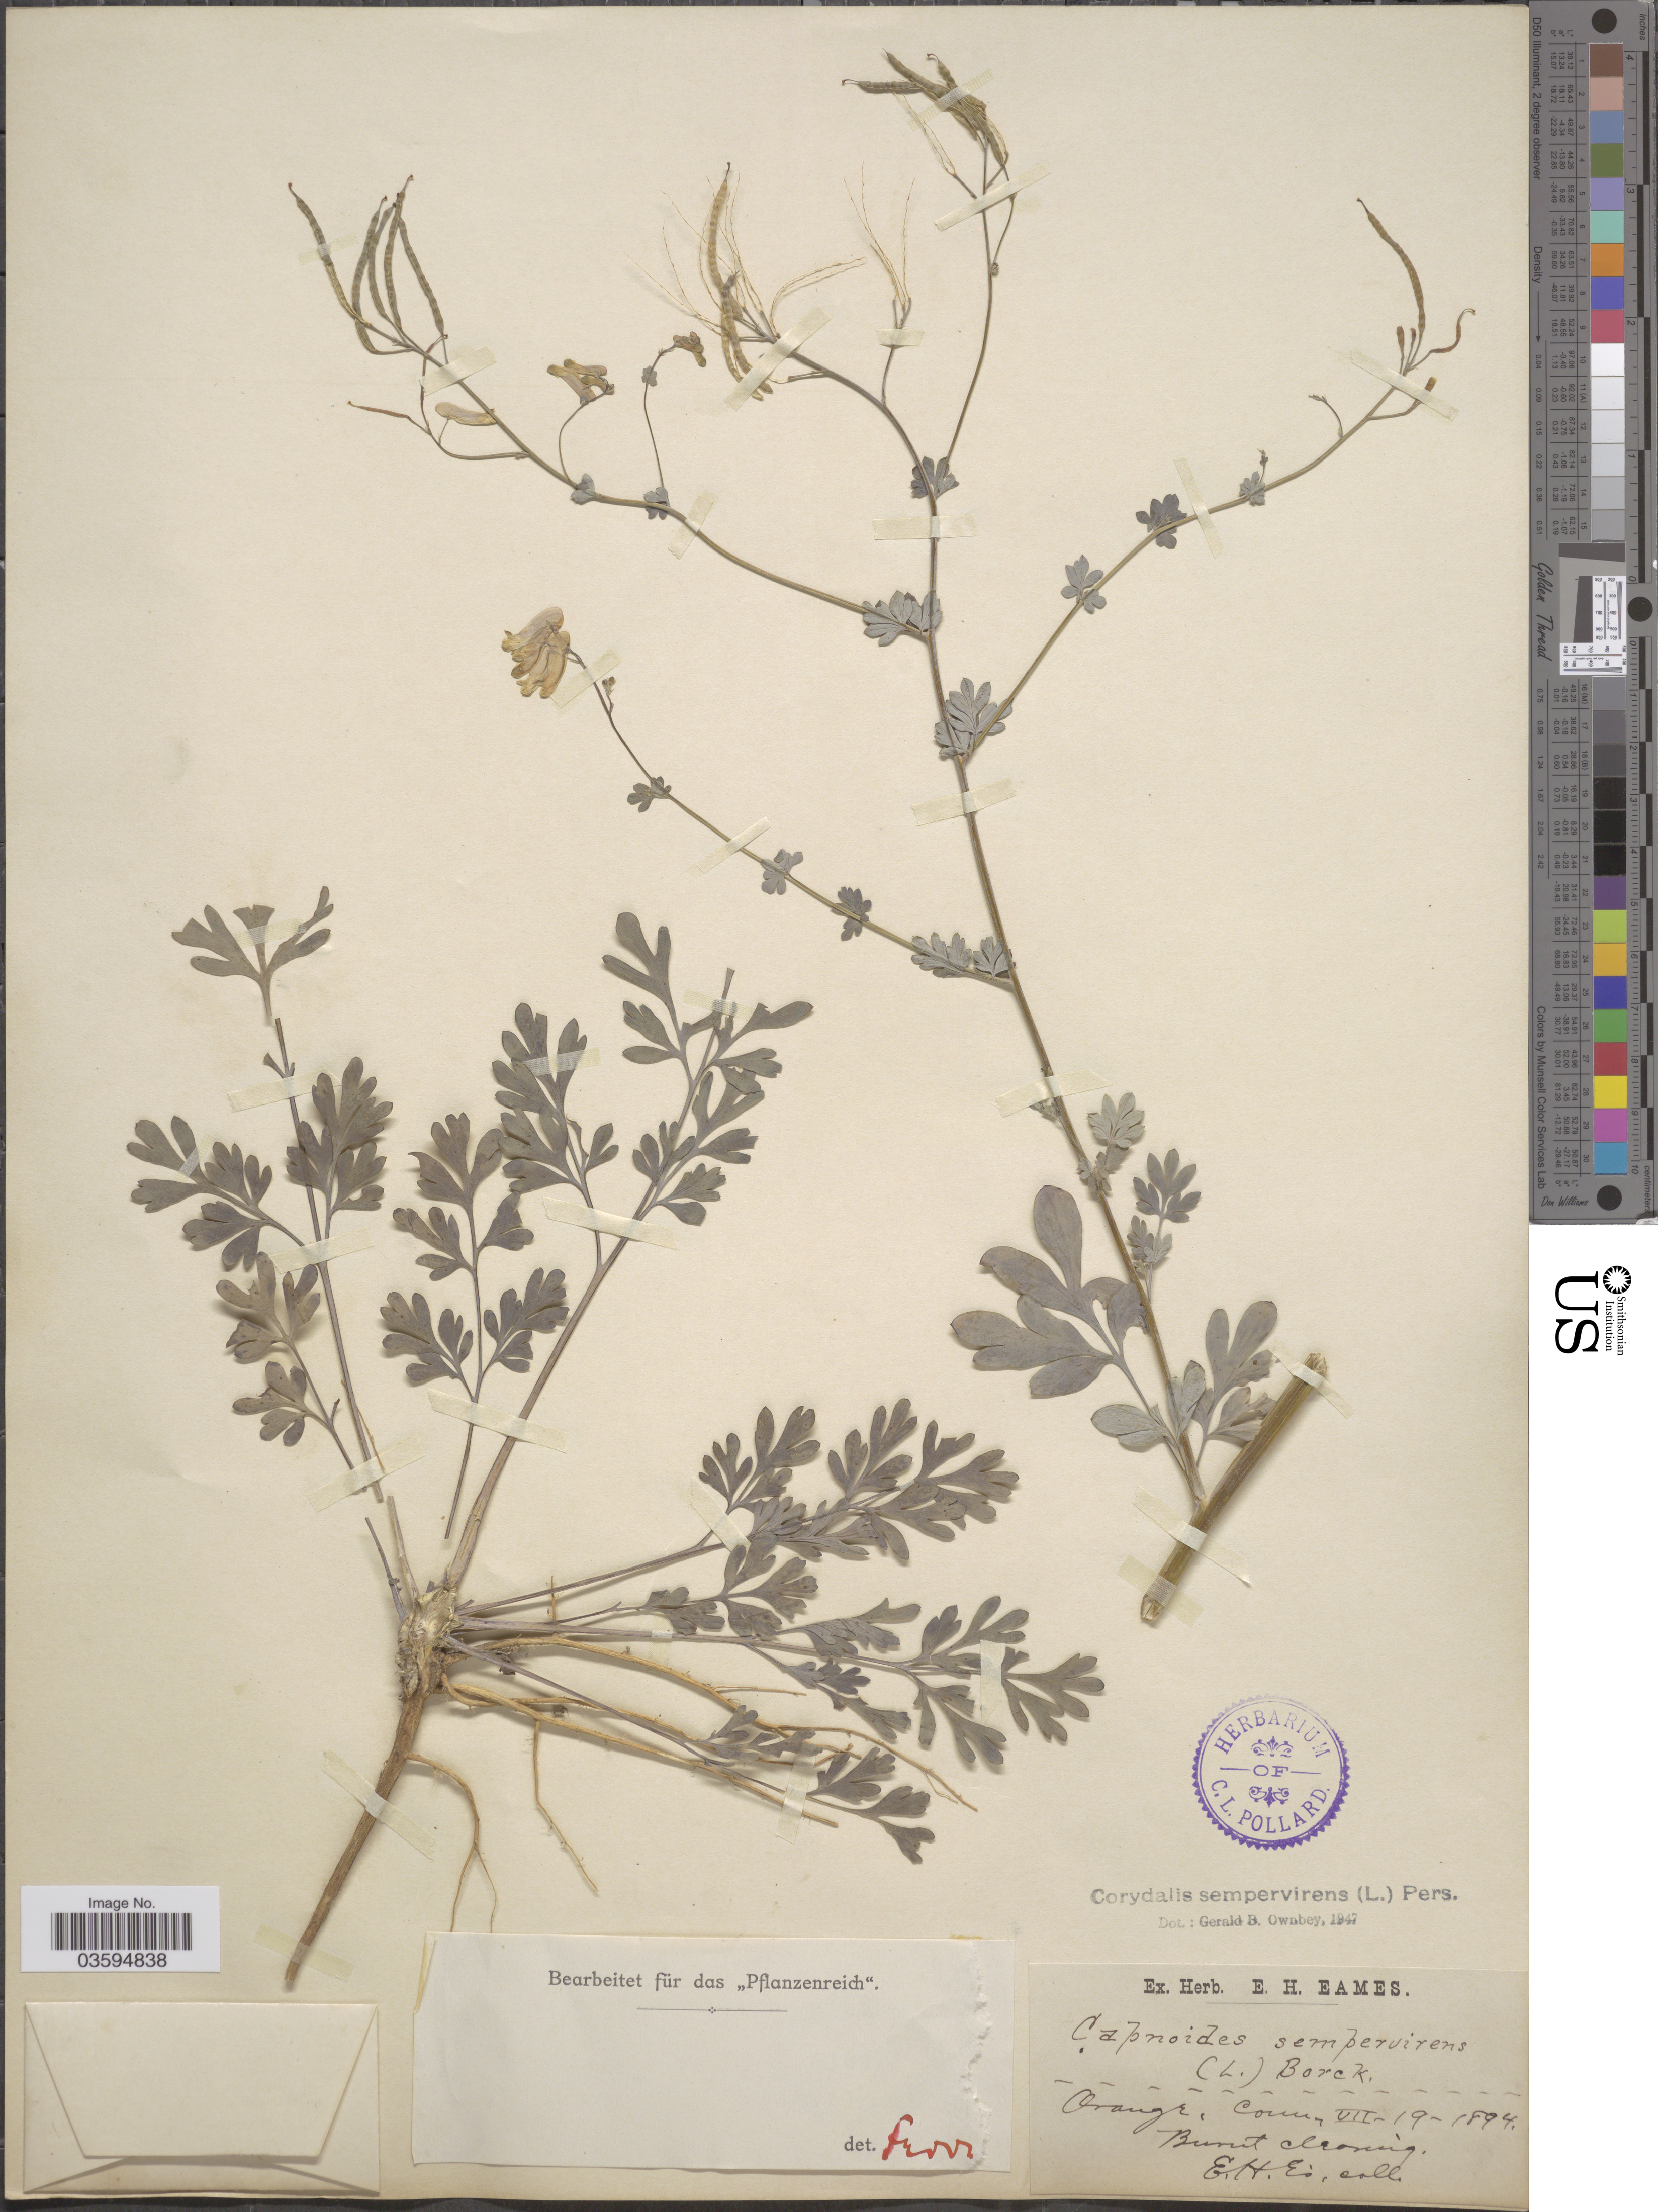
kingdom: Plantae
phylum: Tracheophyta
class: Magnoliopsida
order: Ranunculales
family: Papaveraceae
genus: Capnoides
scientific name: Capnoides sempervirens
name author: (L.) Borkh.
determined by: Strong, M. T., (US), Smithsonian Institution - National Museum of Natural History (UNITED STATES)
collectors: E. H. Eames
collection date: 1894-07-19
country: United States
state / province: Connecticut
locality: Orange.